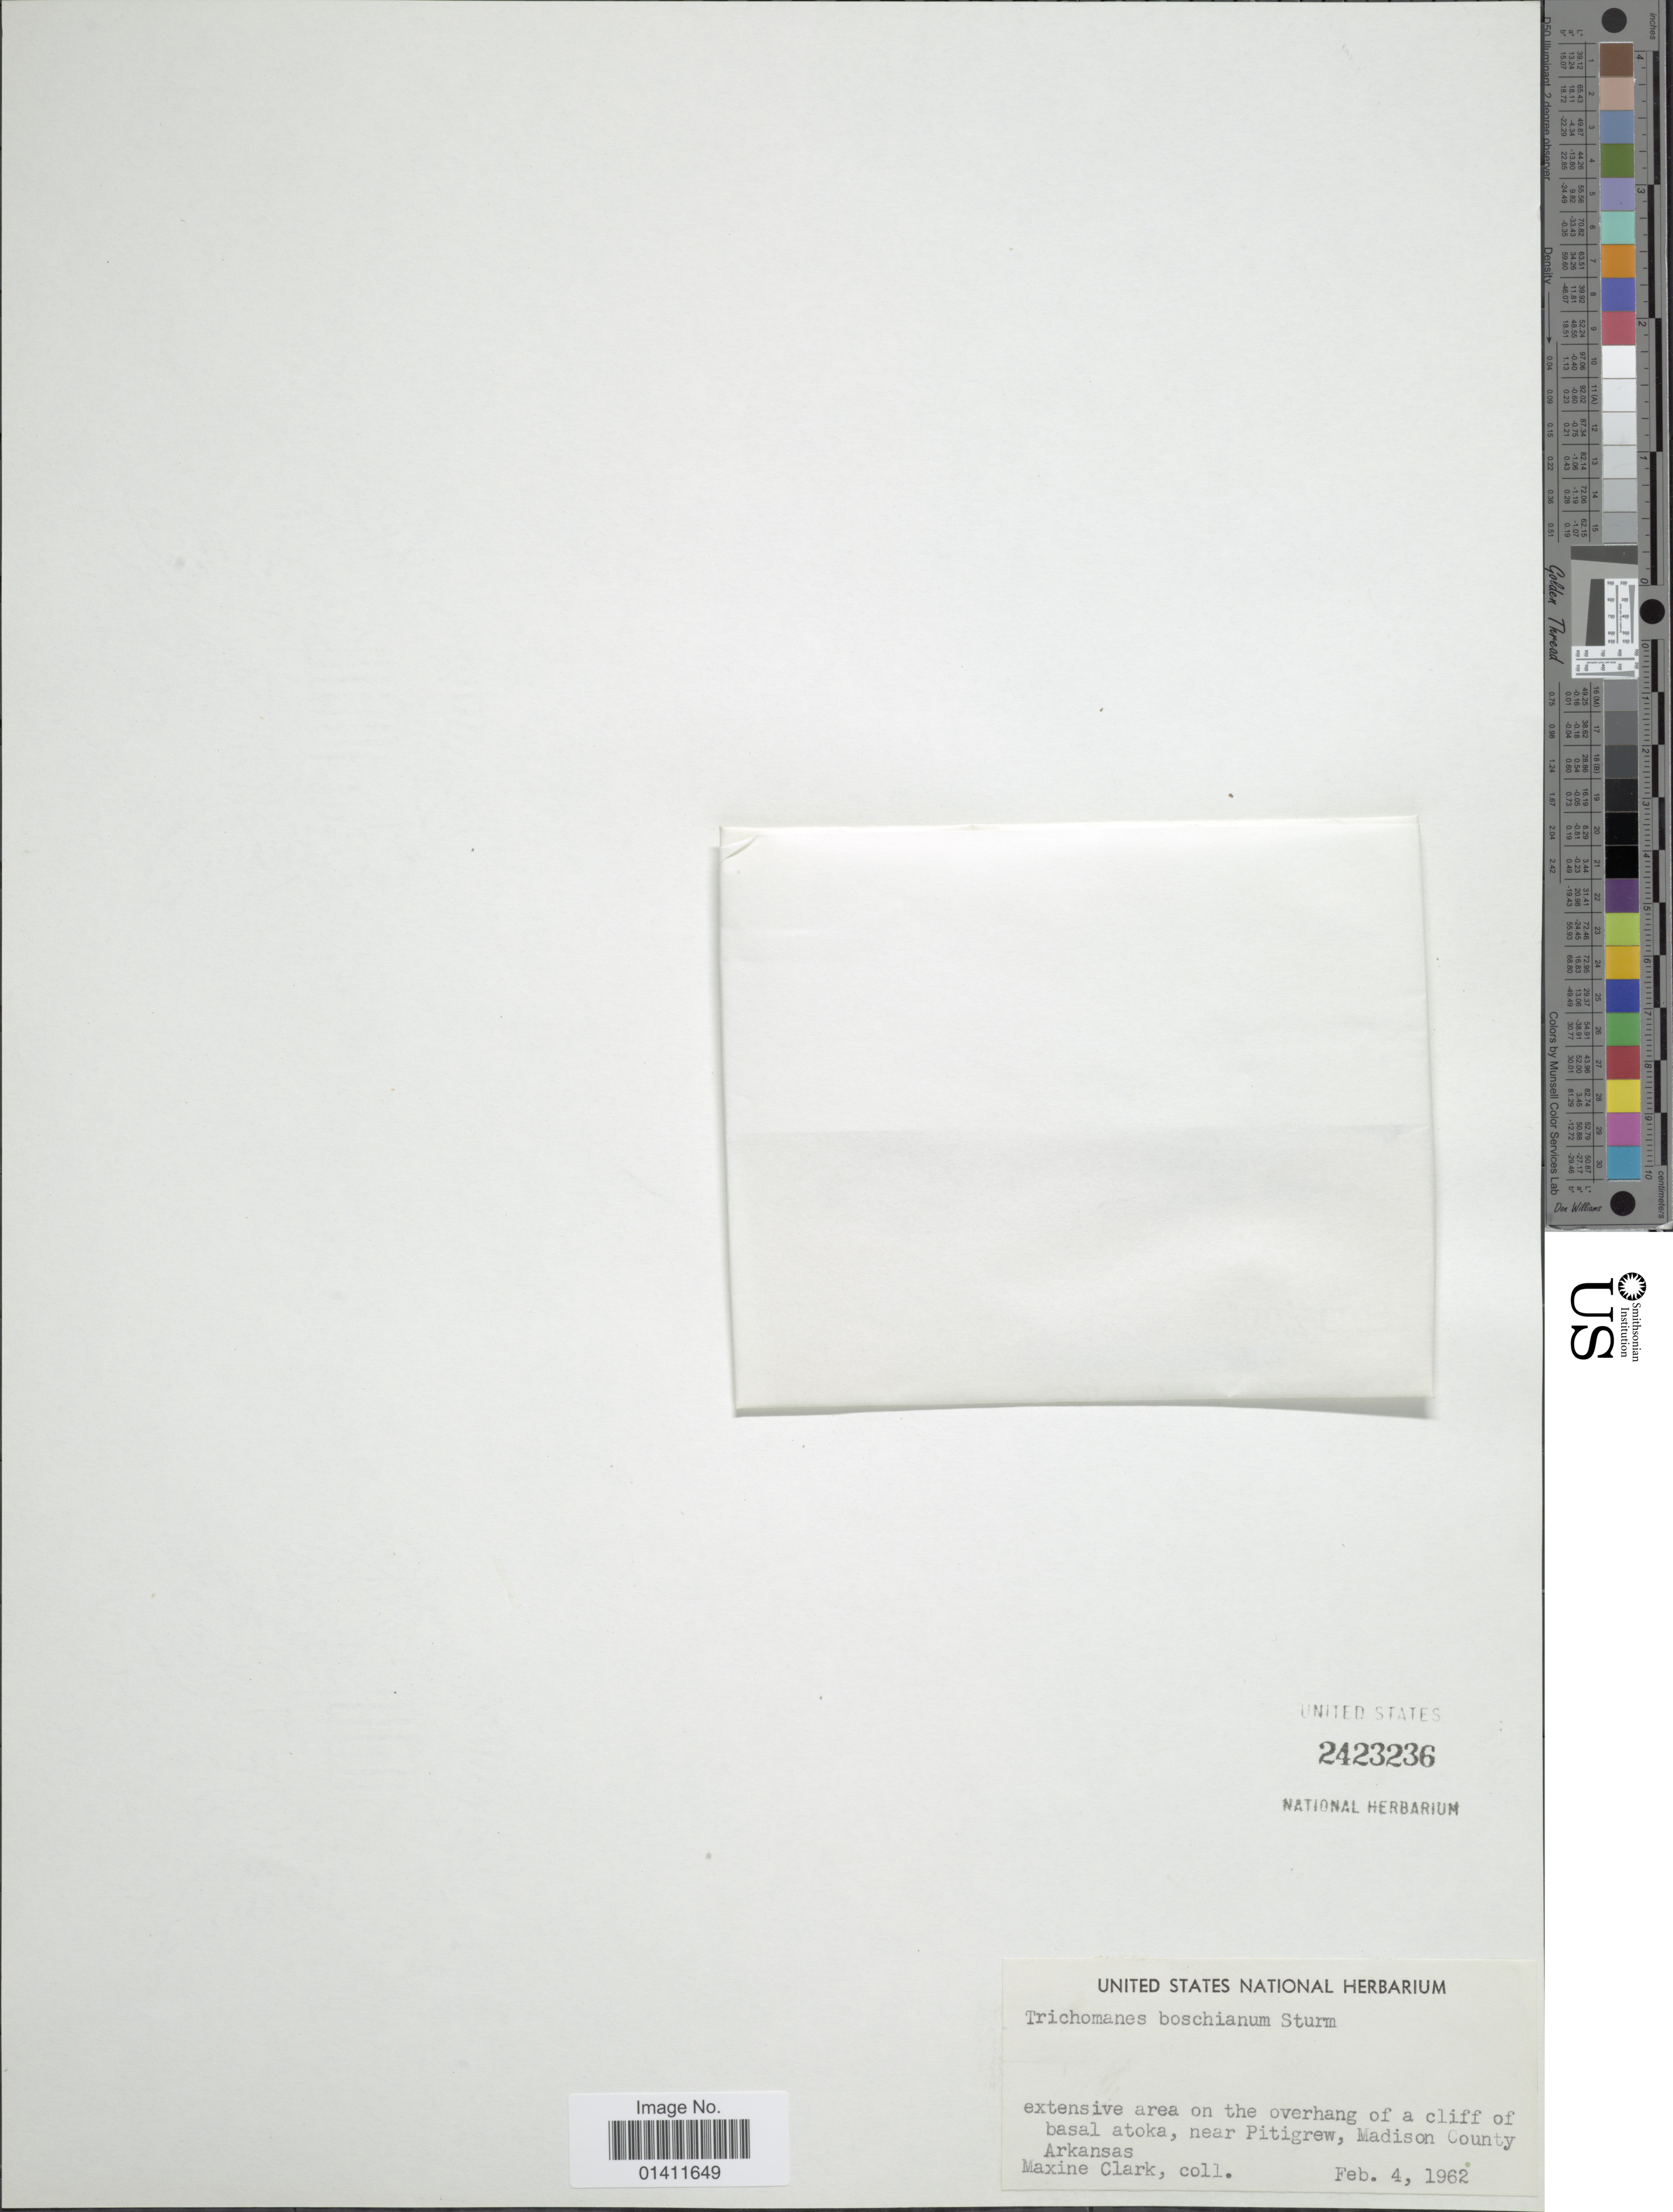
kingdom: Plantae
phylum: Tracheophyta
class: Polypodiopsida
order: Hymenophyllales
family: Hymenophyllaceae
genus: Vandenboschia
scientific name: Vandenboschia boschiana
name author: (J.W. Sturm ex Bosch) Ebihara & K. Iwats.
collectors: M. Clark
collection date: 1962-02-04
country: United States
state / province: Arkansas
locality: Extensive area on the overhang of a cliff of basal atoka, near Pitigrew, Madison County.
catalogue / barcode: US 2423236